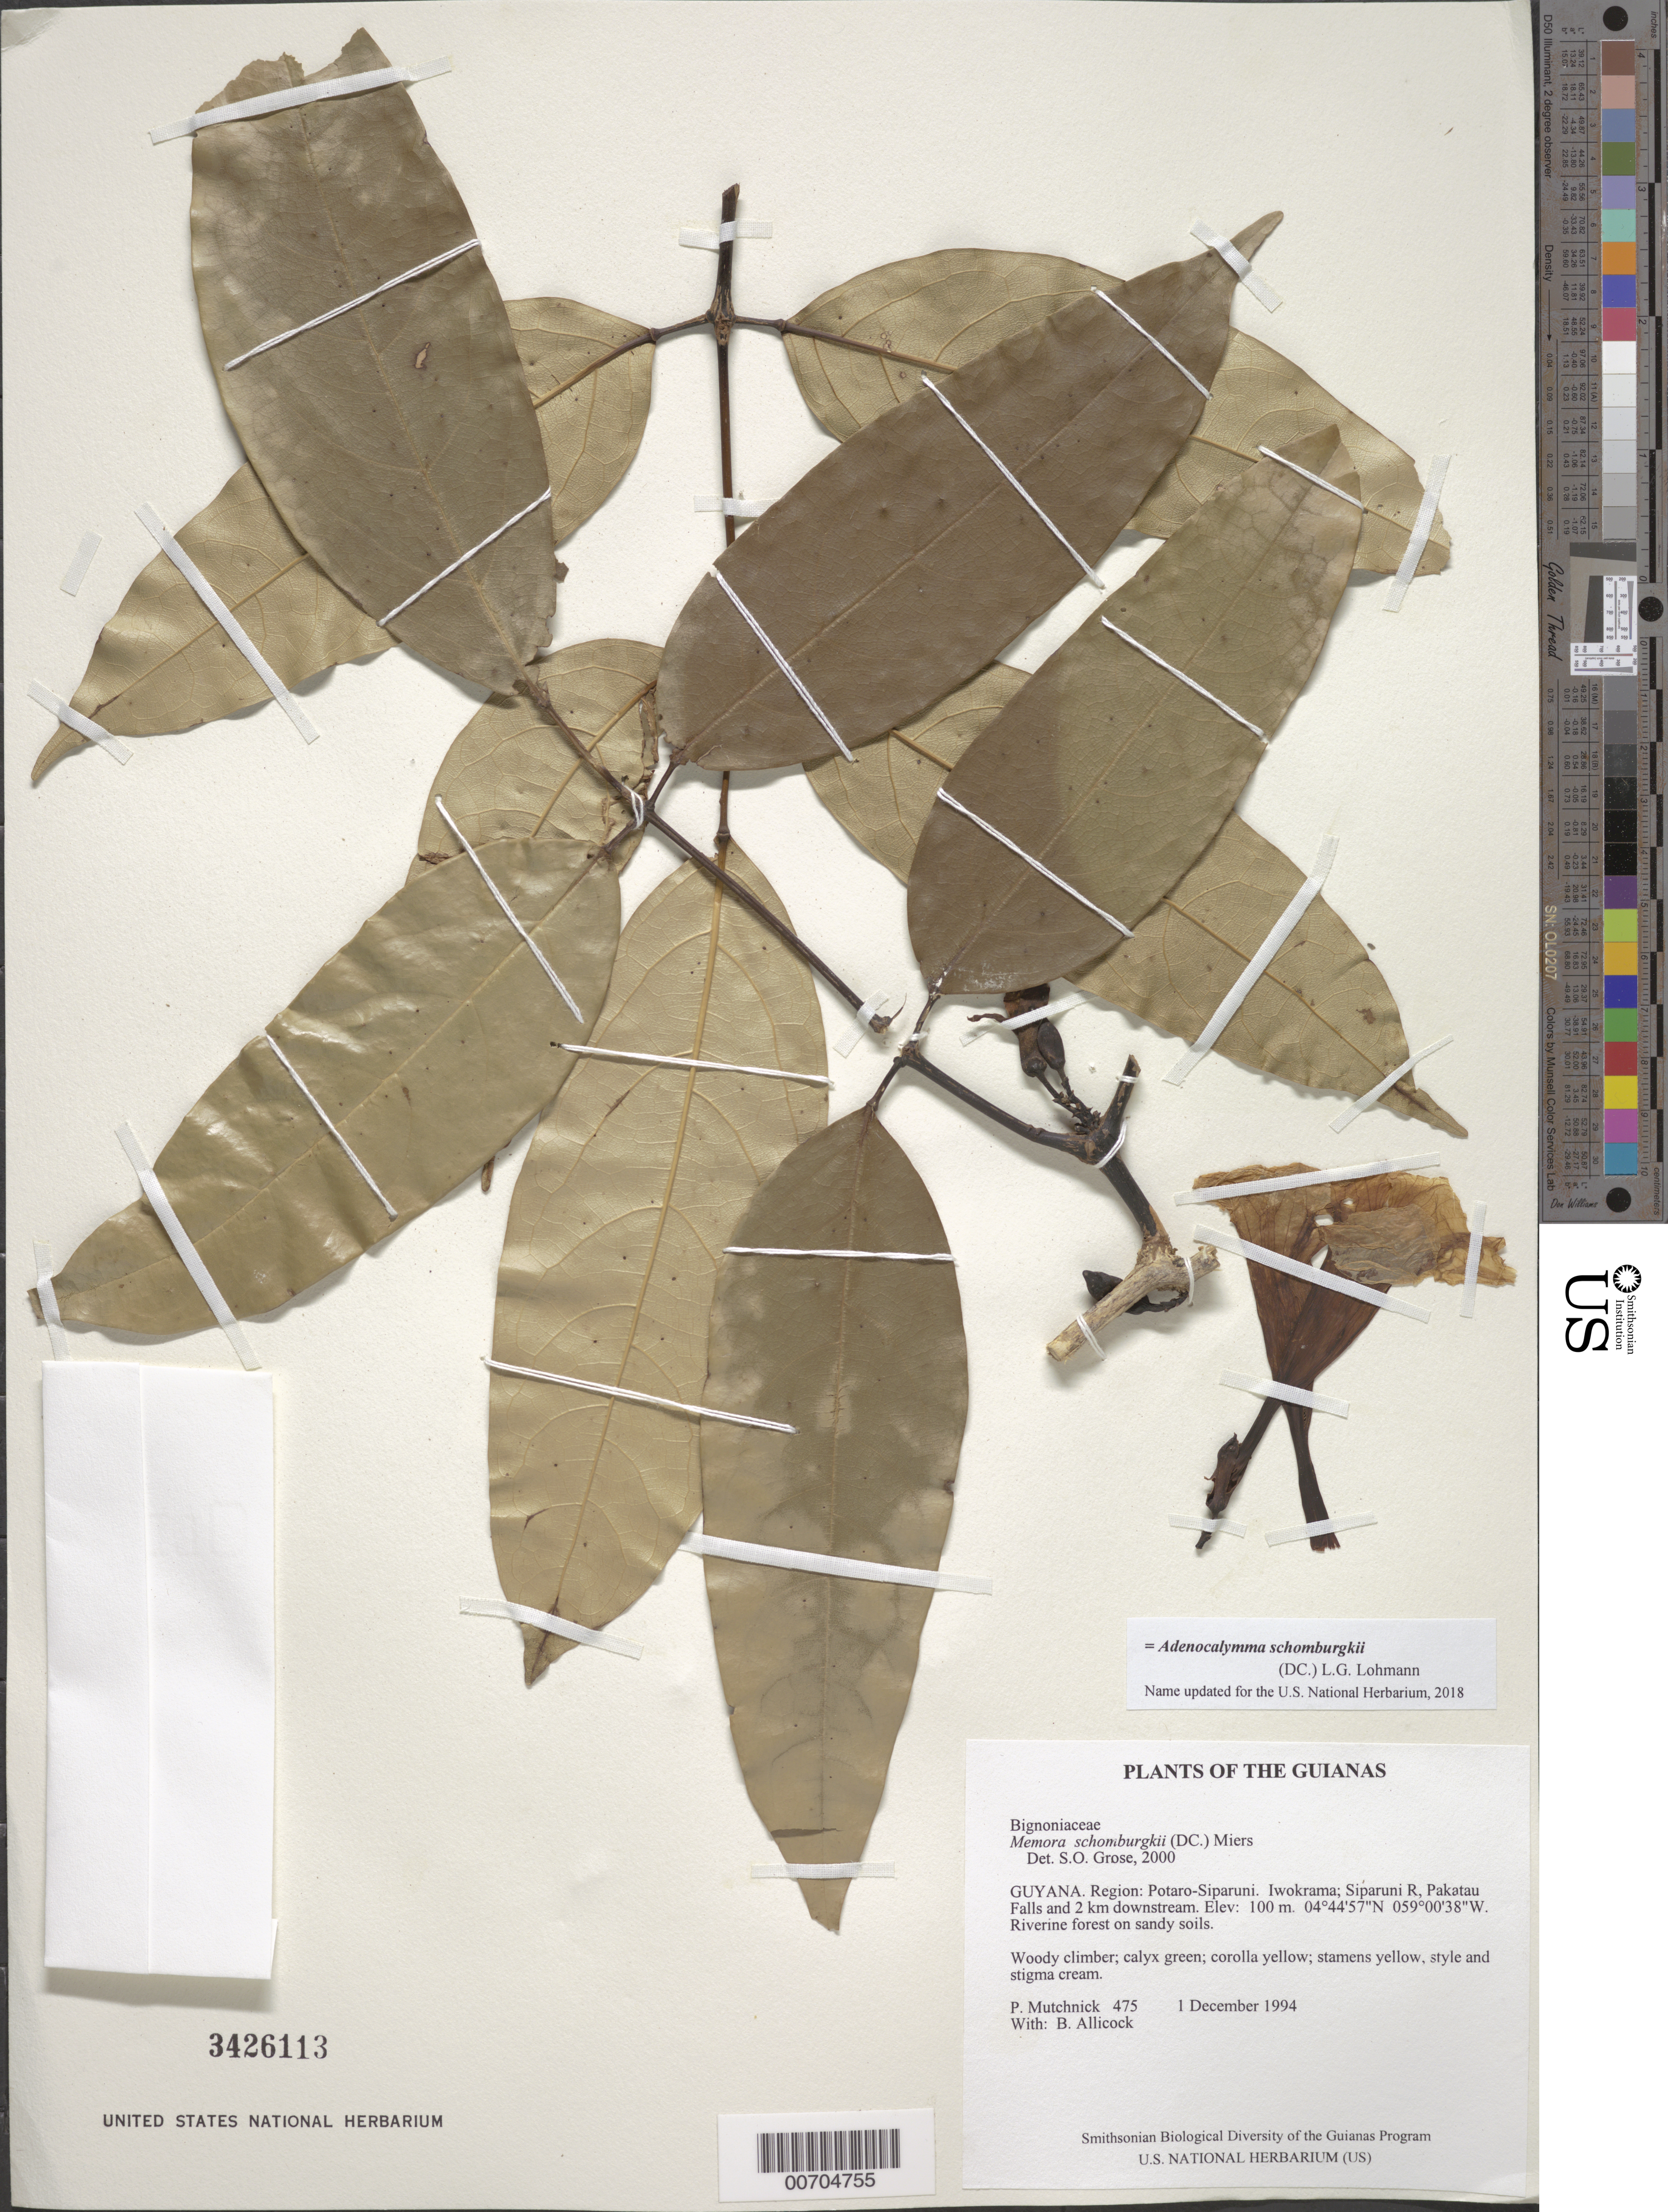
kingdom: Plantae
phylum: Tracheophyta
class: Magnoliopsida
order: Lamiales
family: Bignoniaceae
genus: Adenocalymma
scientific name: Adenocalymma schomburgkii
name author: (DC.) L.G. Lohmann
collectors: P. Mutchnick & B. Allicock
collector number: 475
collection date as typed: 1 December 1994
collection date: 1994-12-01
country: Guyana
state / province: Potaro-Siparuni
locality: Iwokrama; Siparuni R, Pakatau Falls and 2 km downstream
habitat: Riverine forest on sandy soils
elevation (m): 100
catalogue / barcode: US 3426113